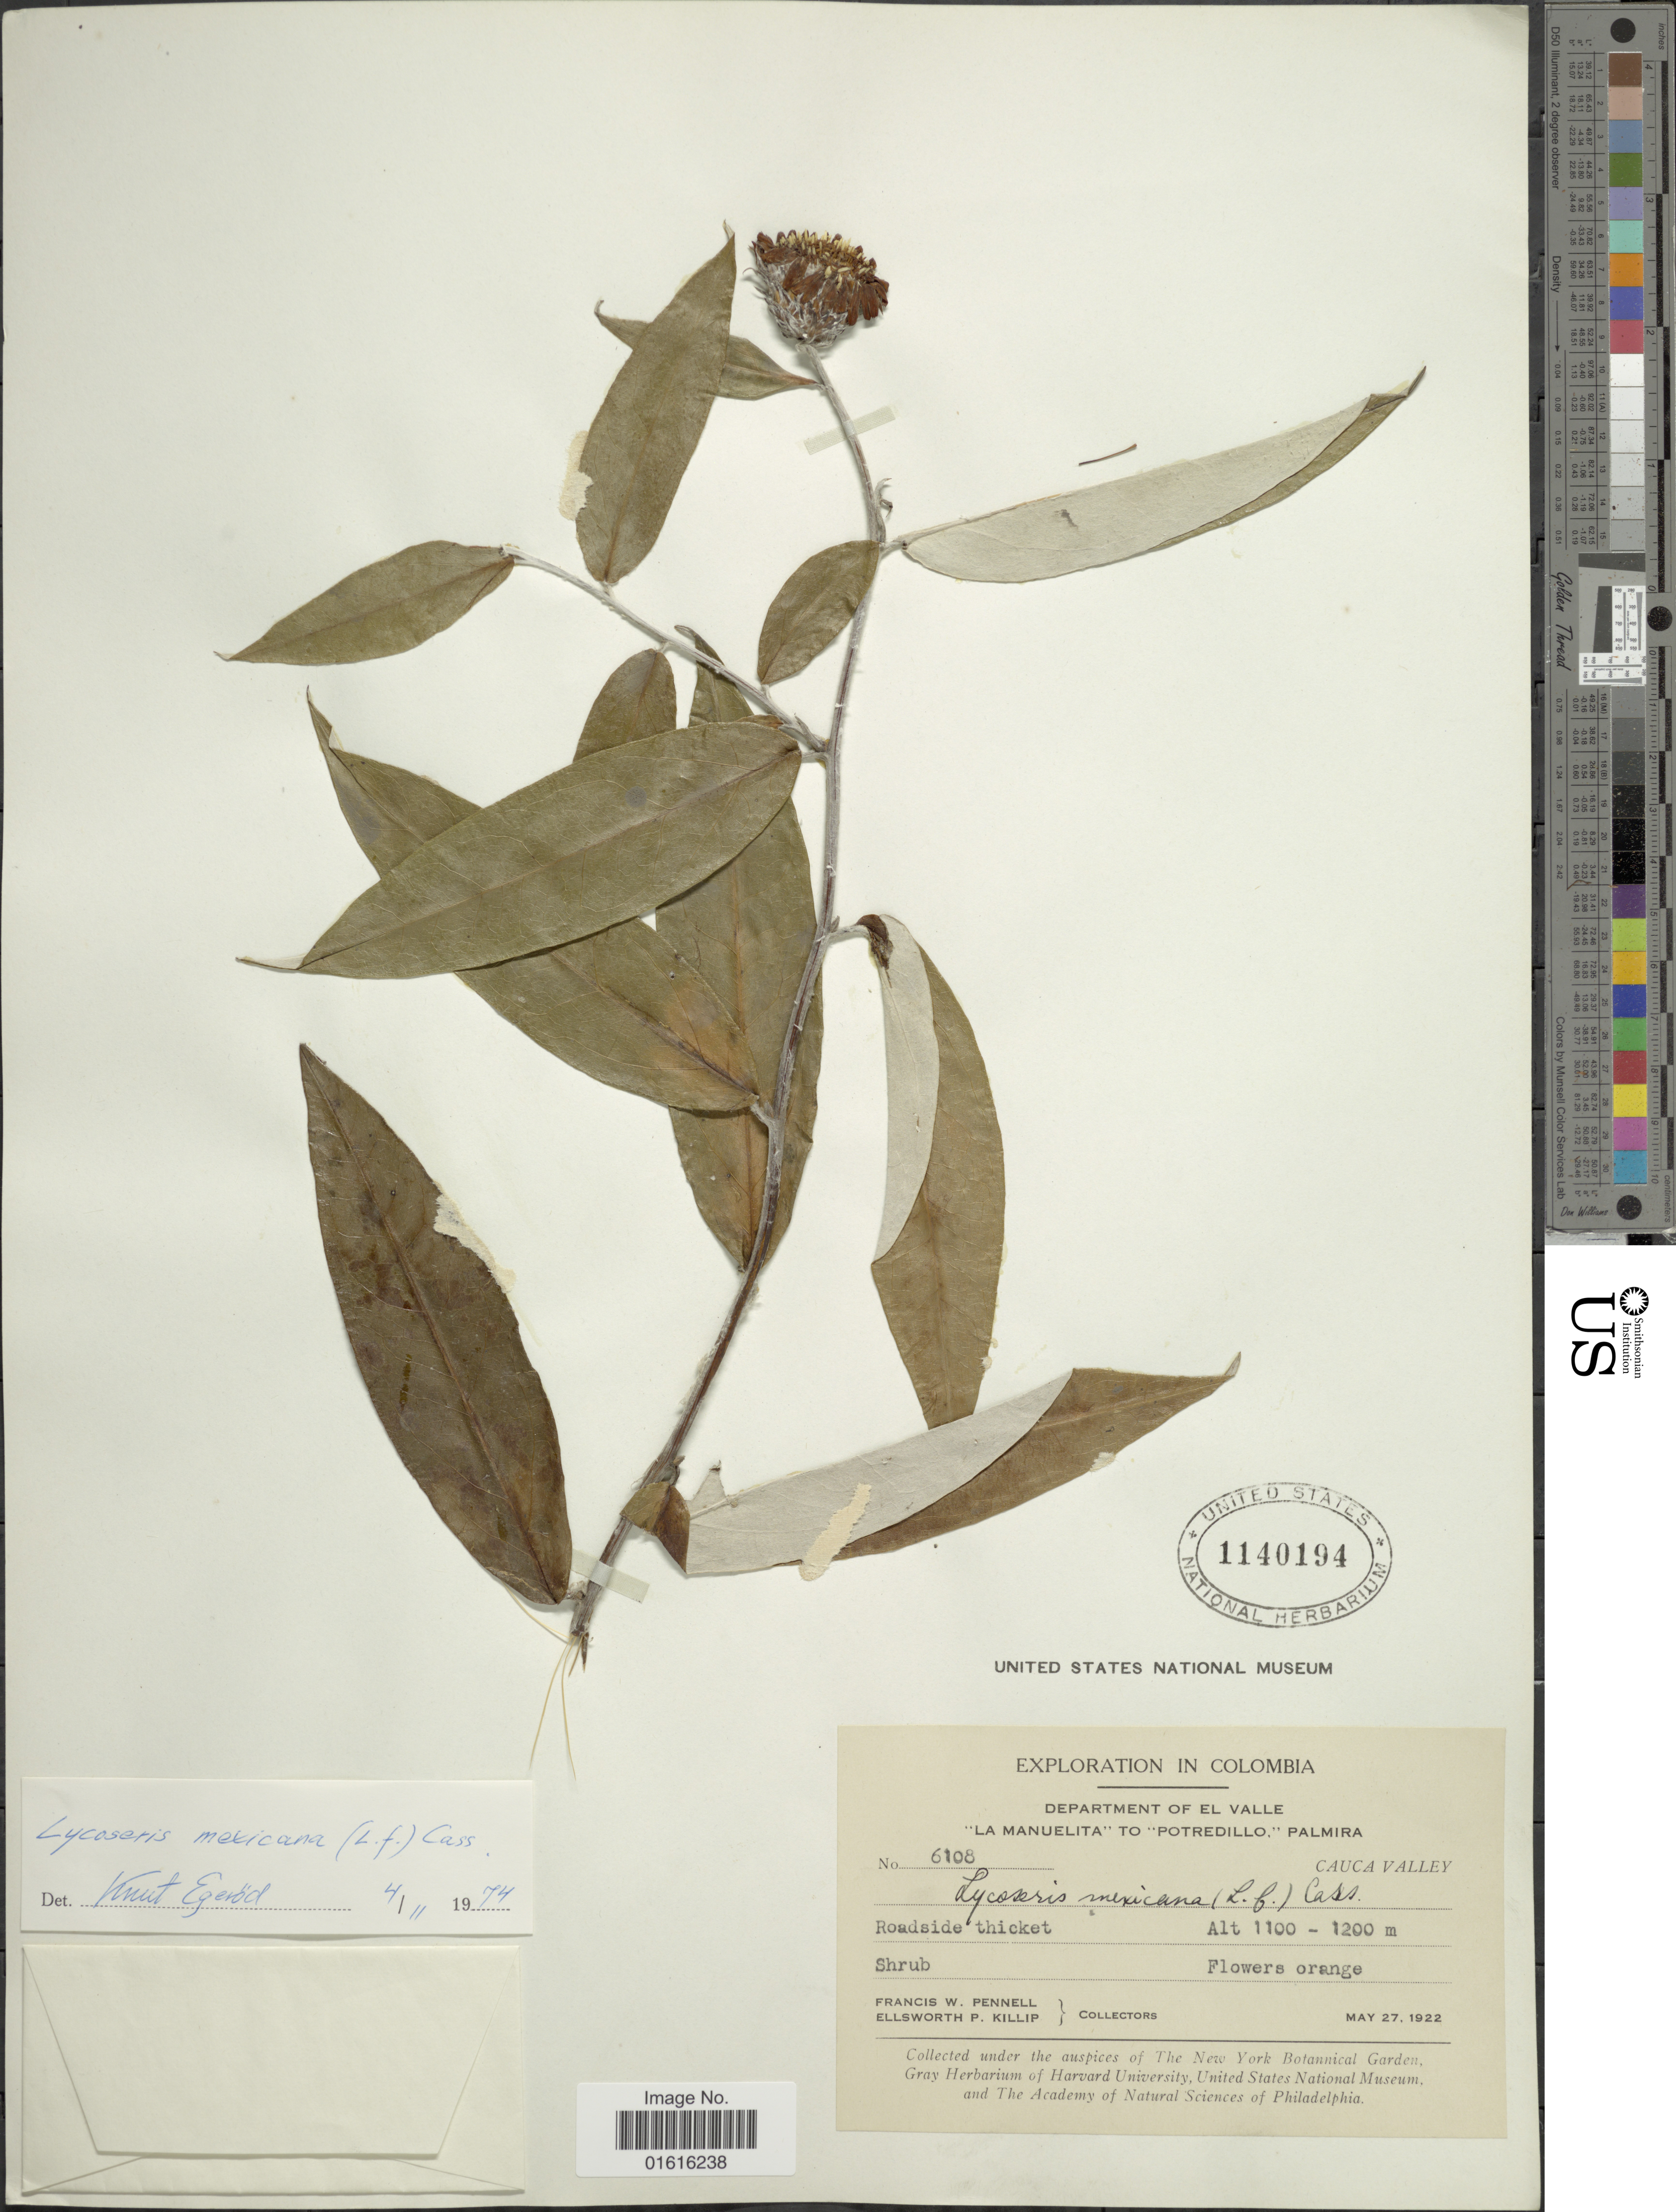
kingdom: Plantae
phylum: Tracheophyta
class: Magnoliopsida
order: Asterales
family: Asteraceae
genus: Lycoseris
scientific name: Lycoseris mexicana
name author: (L. f.) Cass.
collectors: F. W. Pennell & E. P. Killip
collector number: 6108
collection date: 1922-05-27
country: Colombia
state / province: Valle del Cauca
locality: Department of El Valle. "La Manielita" to "Potredillo", Palmira. Cauca Valley.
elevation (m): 1100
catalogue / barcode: US 1140194